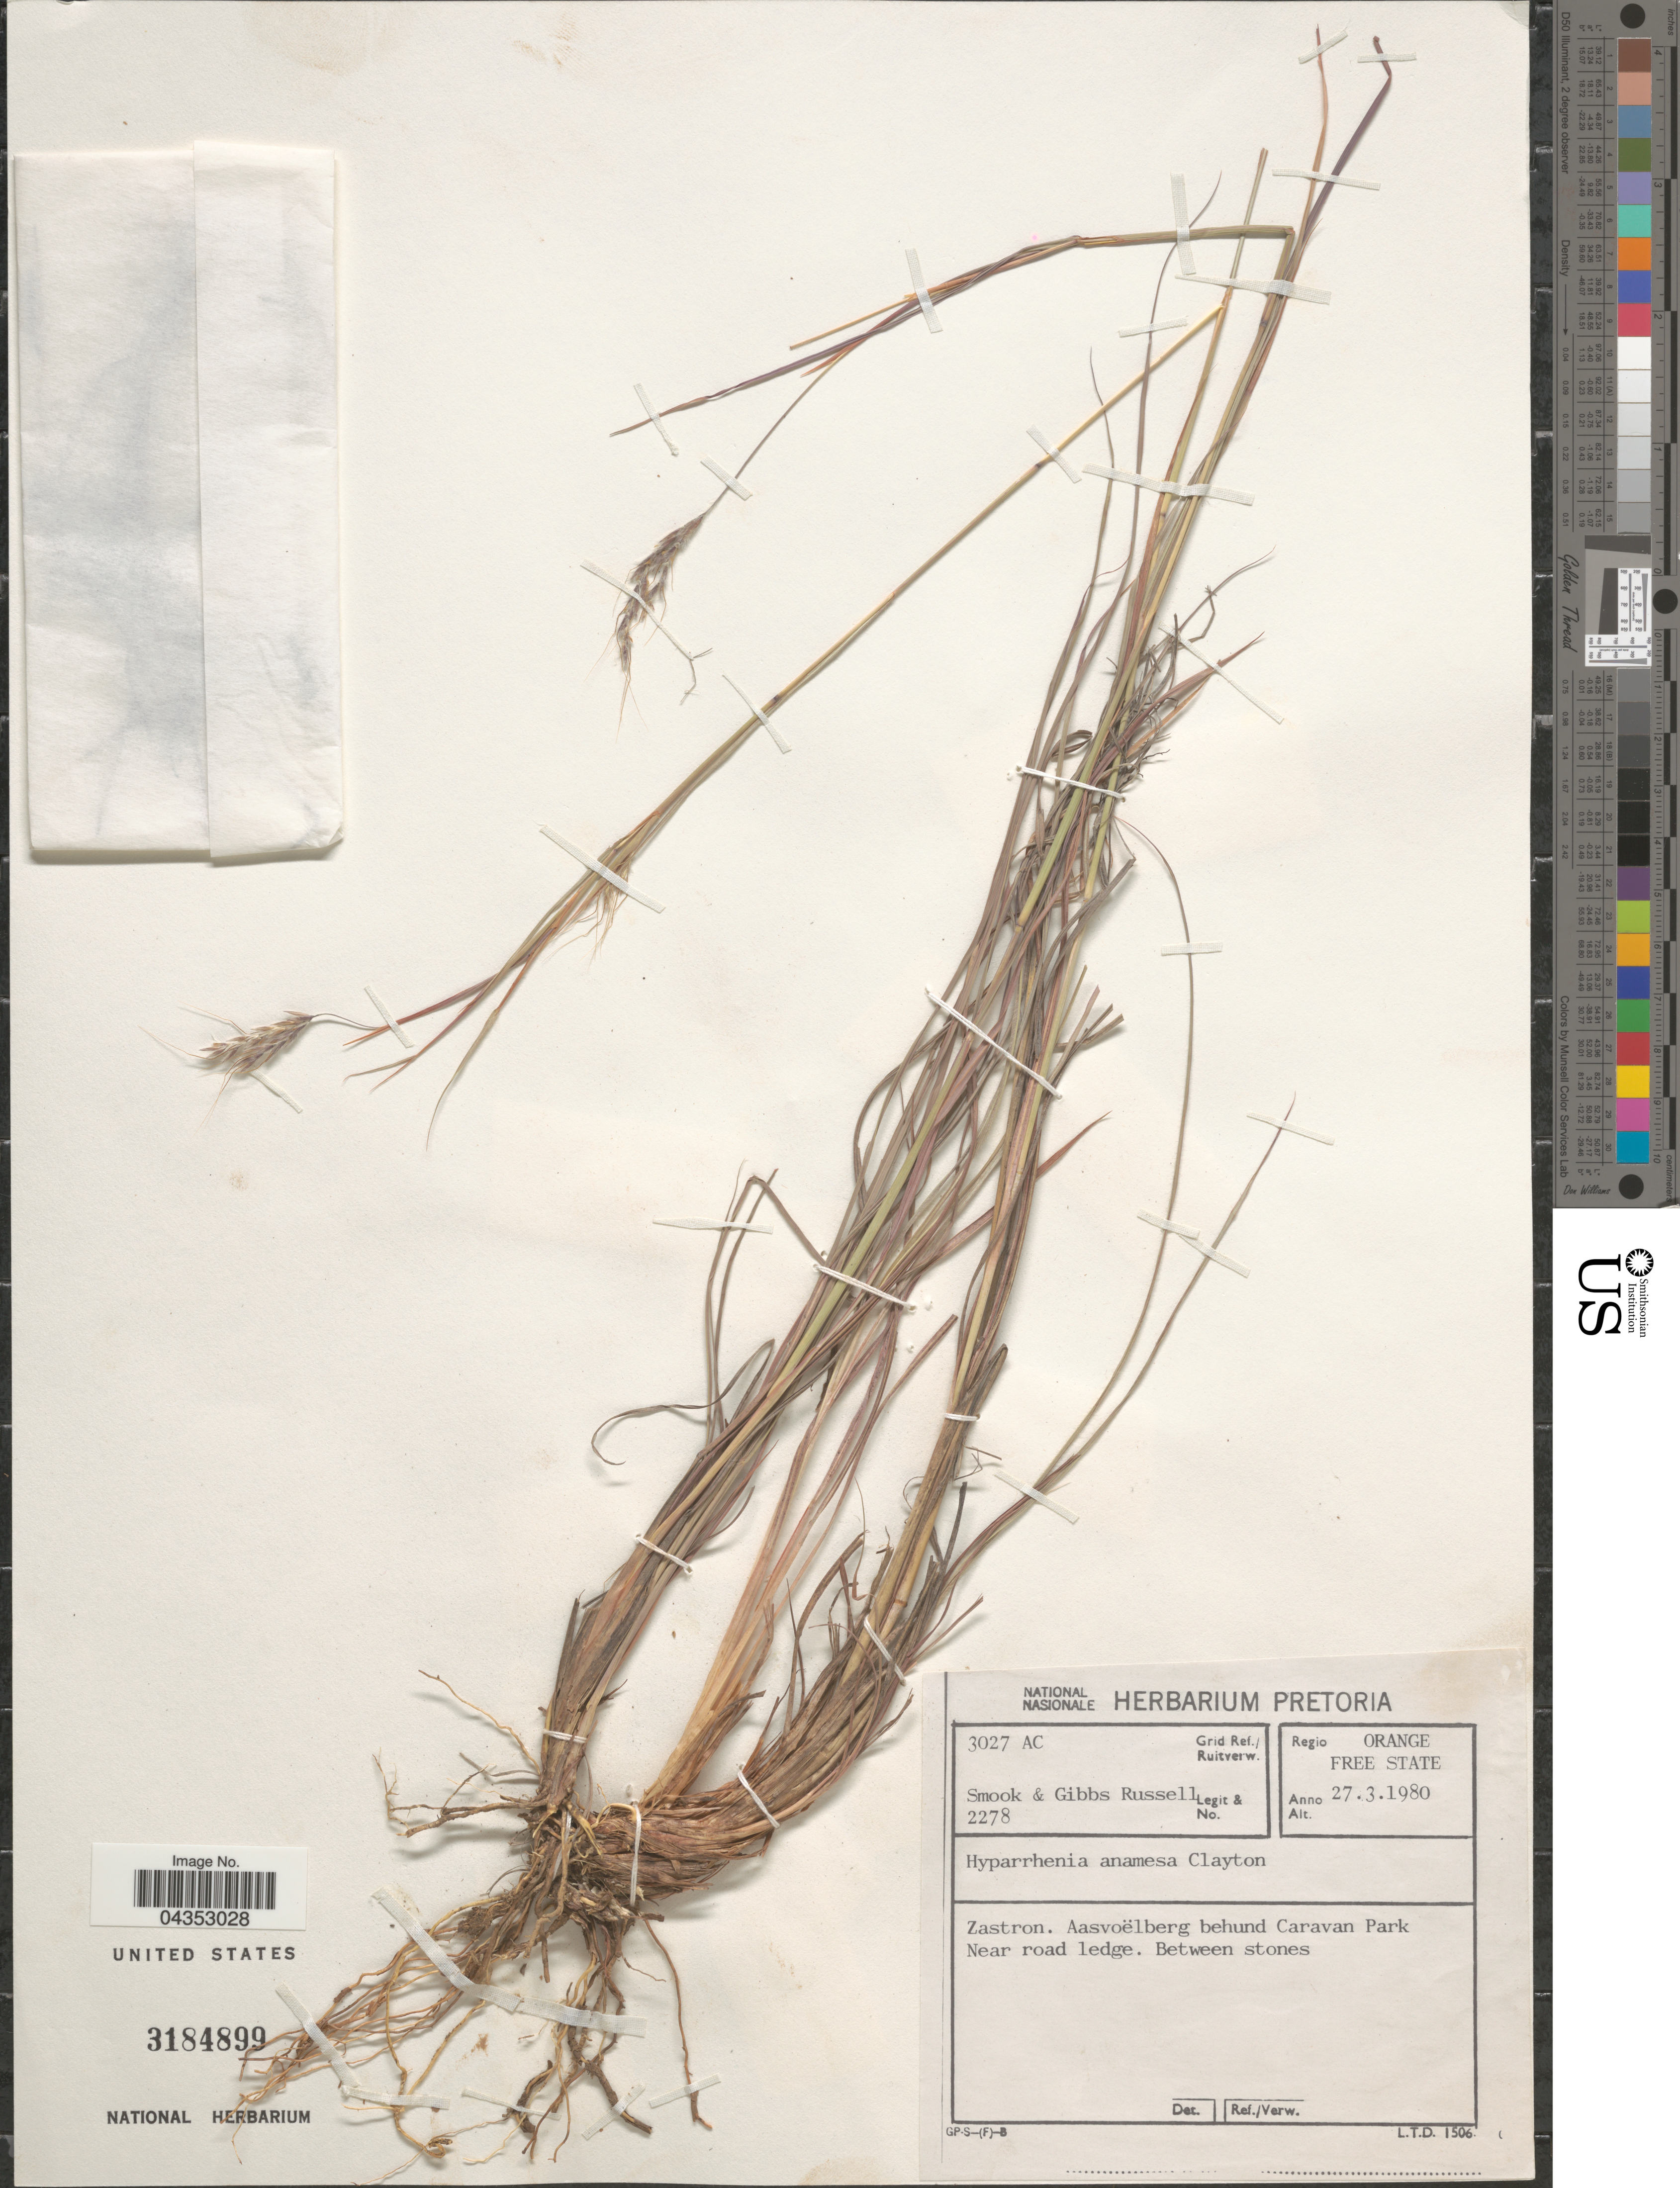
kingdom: Plantae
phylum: Tracheophyta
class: Liliopsida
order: Poales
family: Poaceae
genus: Hyparrhenia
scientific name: Hyparrhenia anamesa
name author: Clayton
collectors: S. Russell & G. Russell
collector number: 2278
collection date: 1980-03-27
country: South Africa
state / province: Free State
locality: Grid Ref./Ruitverw. 3027 AC. Regio Orange Free State. Zastron. Aasvoëllig behund Caravan Park. Near road ledge.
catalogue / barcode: US 3184899